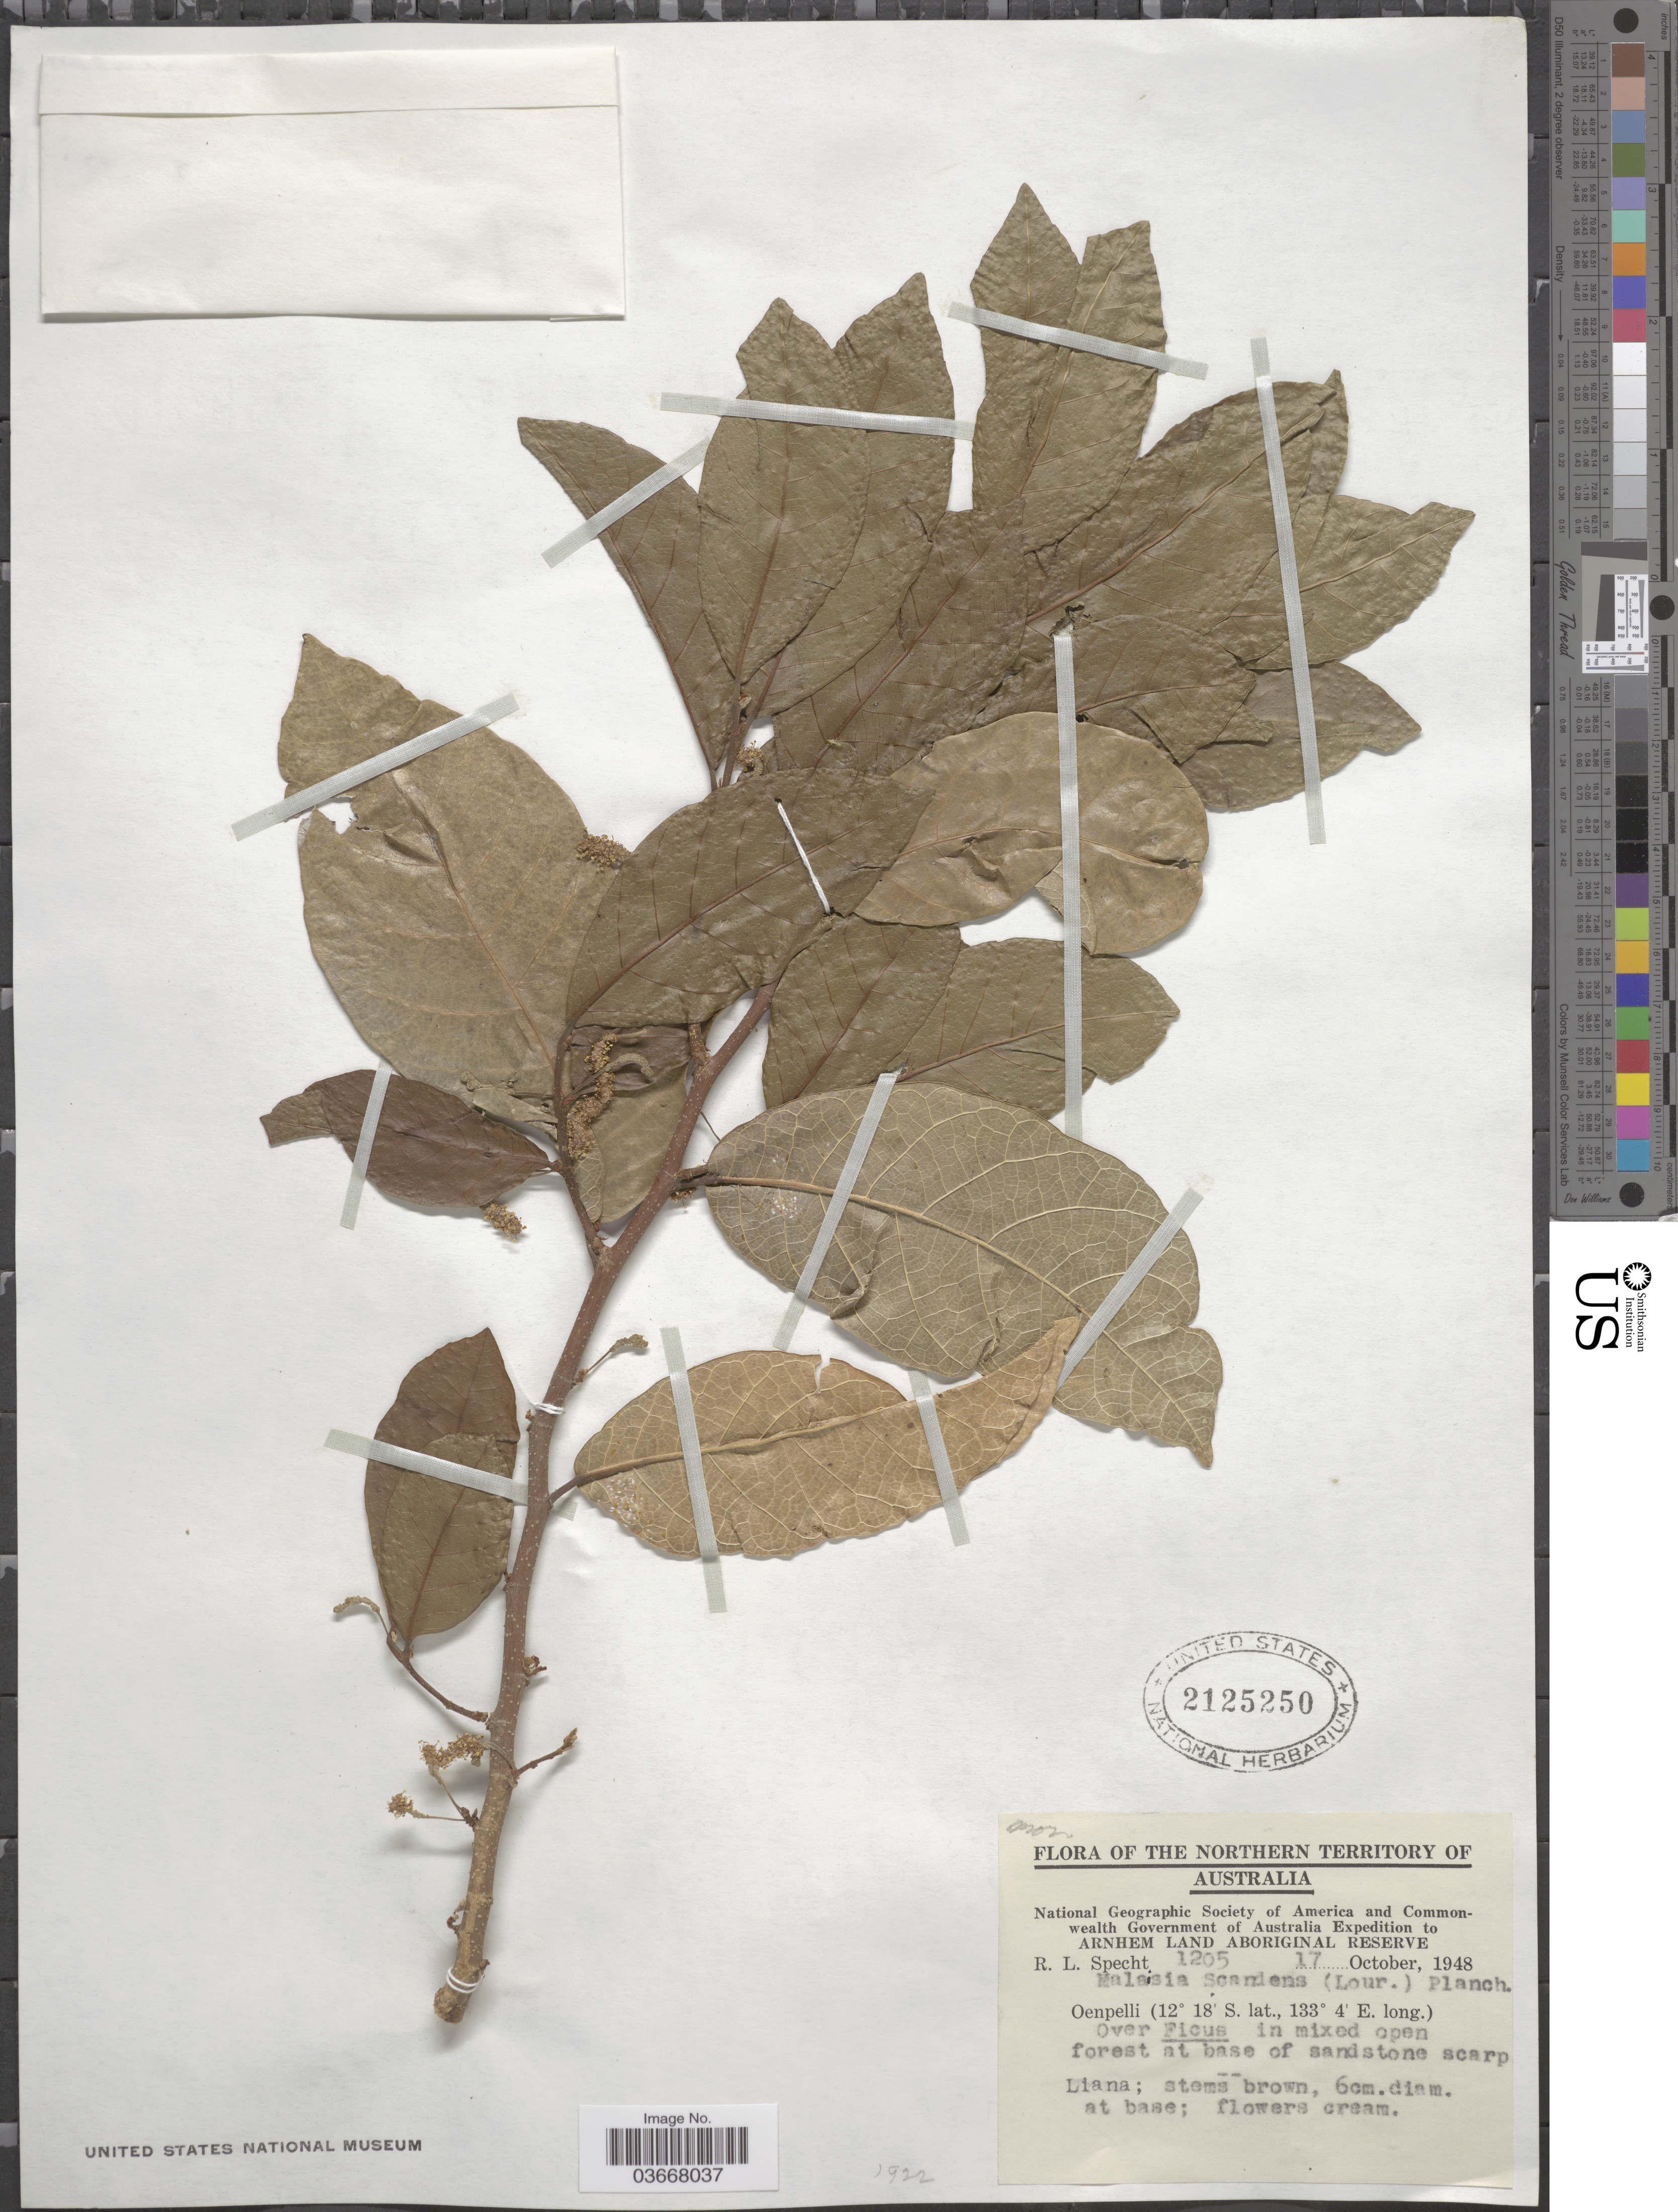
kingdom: Plantae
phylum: Tracheophyta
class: Magnoliopsida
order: Rosales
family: Moraceae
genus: Malaisia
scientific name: Malaisia scandens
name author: (Lour.) Planch.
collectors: R. L. Specht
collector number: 1205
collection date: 1948-10-17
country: Australia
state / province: Northern Territory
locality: Arnhem Land Aboriginal Reserve. Oenpelli.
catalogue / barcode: US 2125250